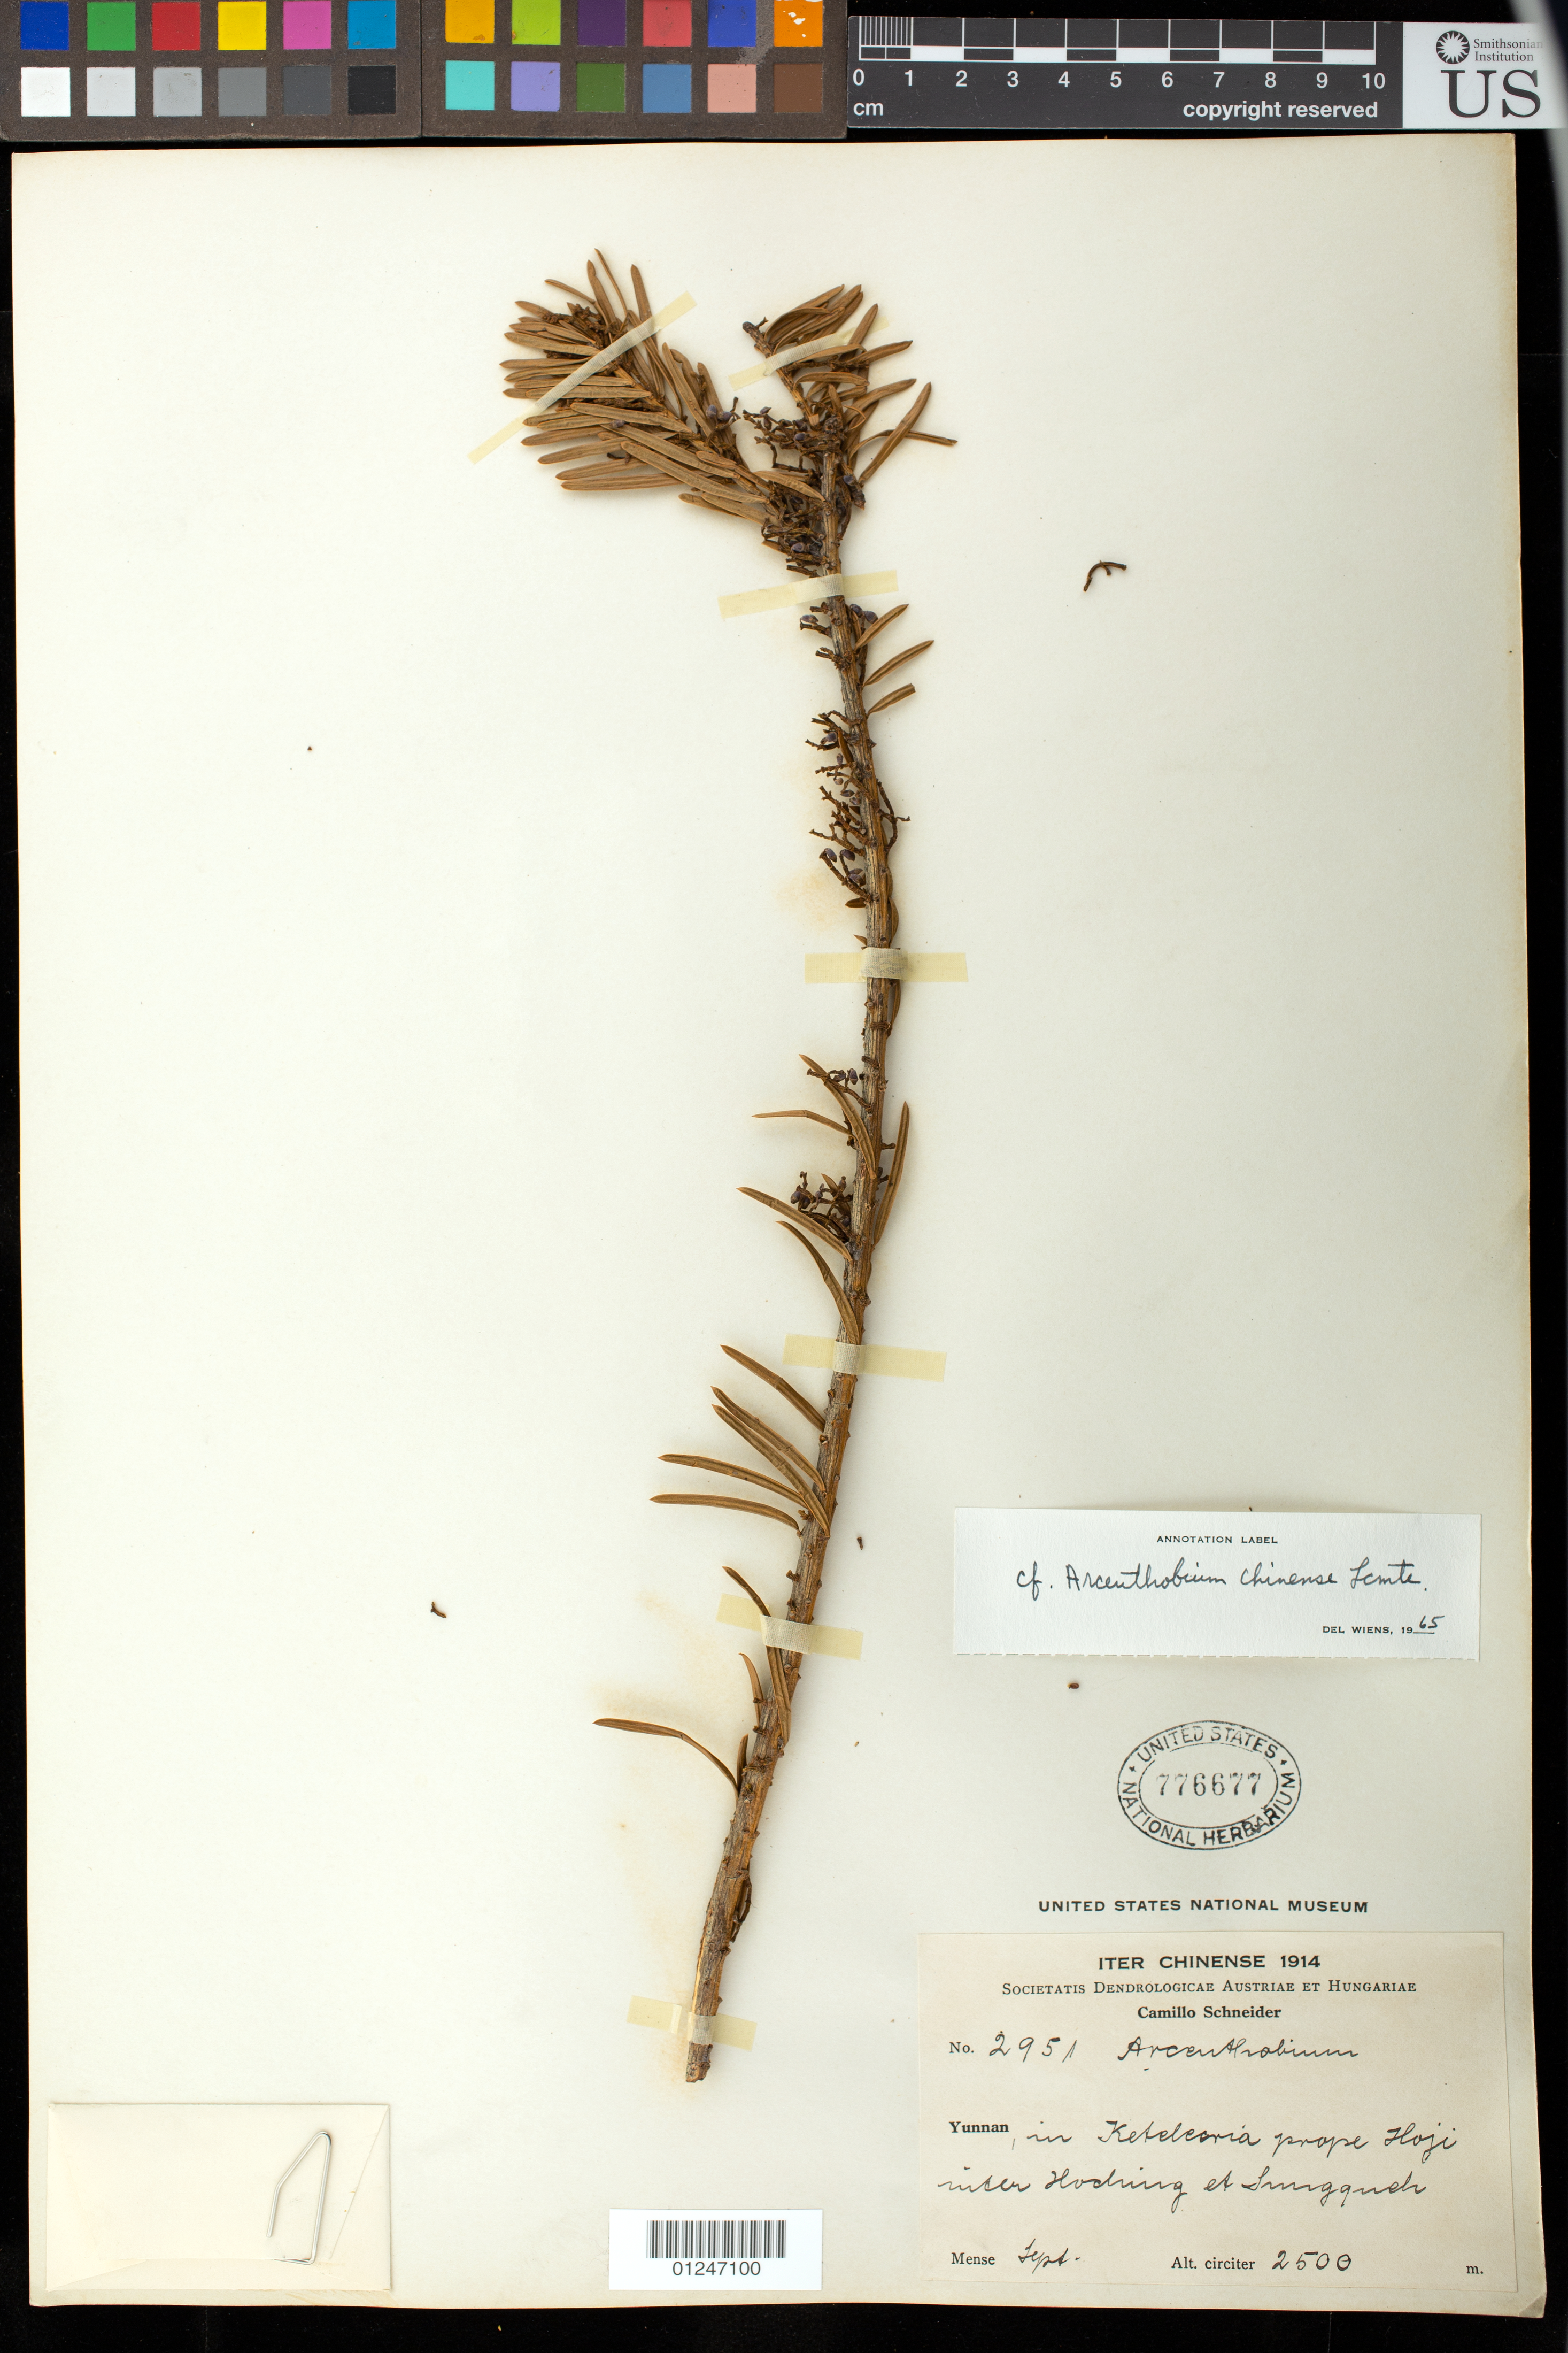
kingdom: Plantae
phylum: Tracheophyta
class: Magnoliopsida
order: Santalales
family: Viscaceae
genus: Arceuthobium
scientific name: Arceuthobium chinense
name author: Lecomte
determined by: Wiens, D.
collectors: C. K. Schneider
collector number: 2951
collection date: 1914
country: China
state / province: Yunnan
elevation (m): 2500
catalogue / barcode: US 776677